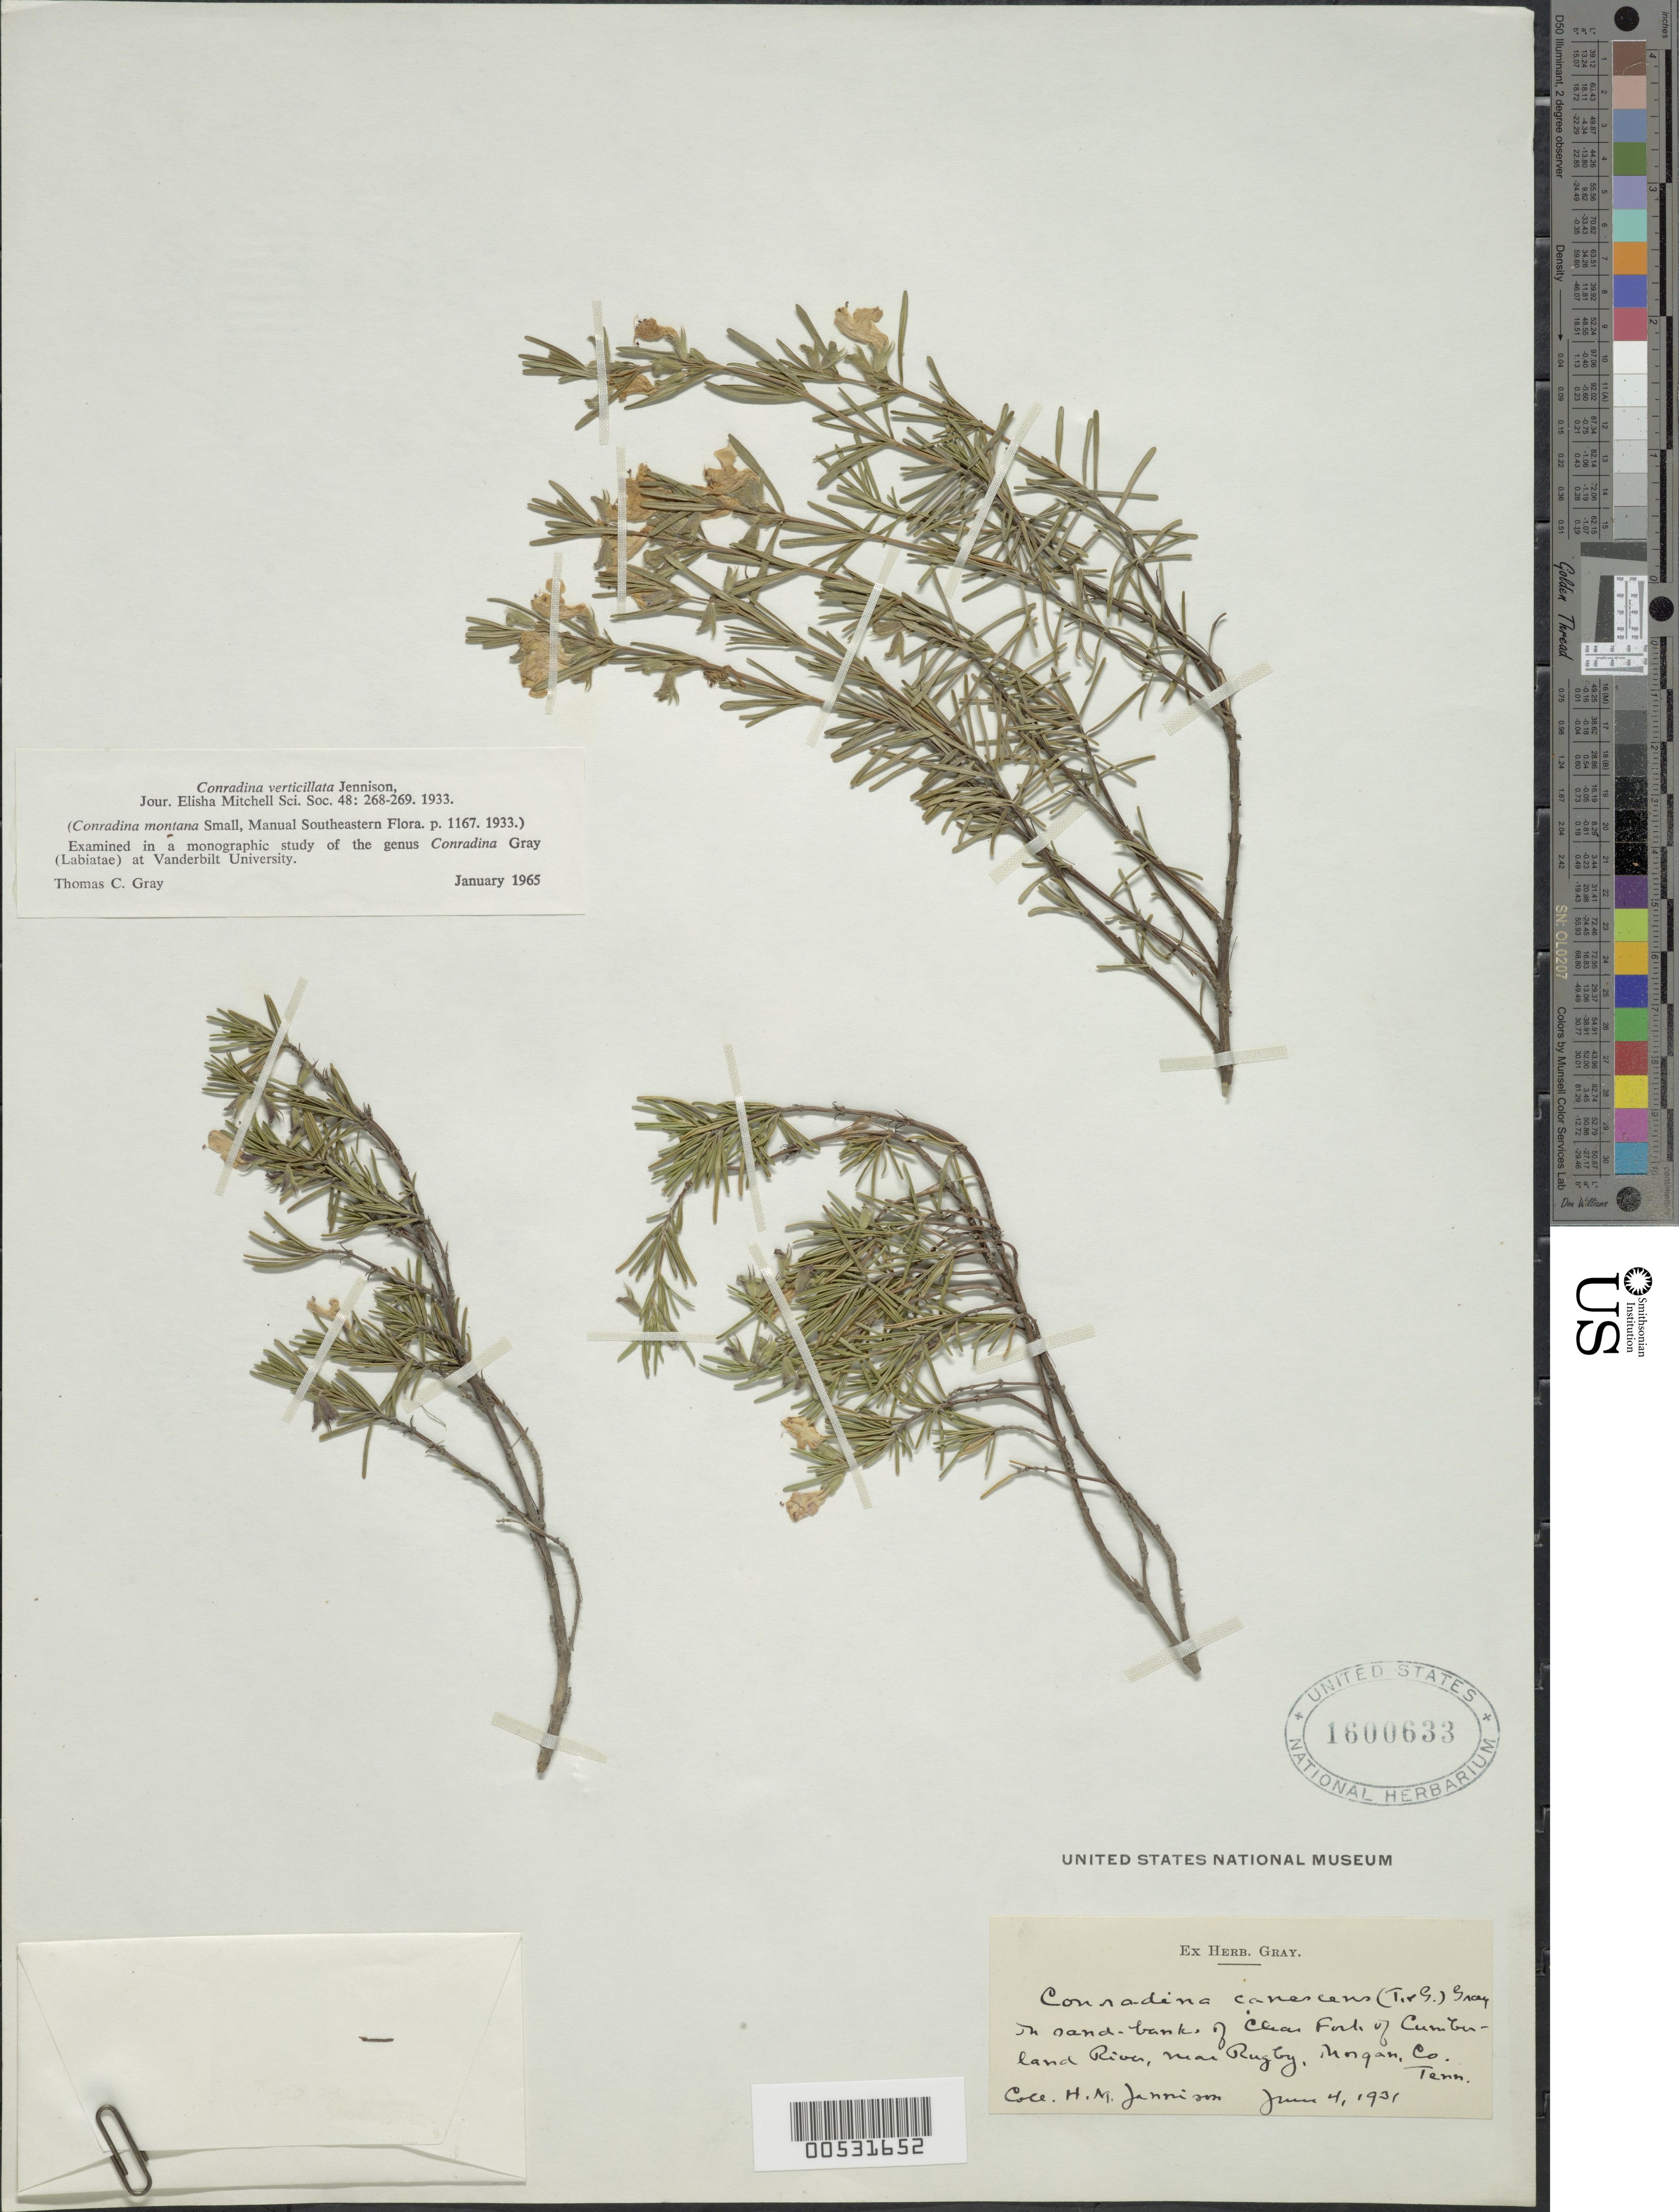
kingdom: Plantae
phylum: Tracheophyta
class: Magnoliopsida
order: Lamiales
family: Lamiaceae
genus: Conradina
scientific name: Conradina verticillata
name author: Jennison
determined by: Gray, T. C.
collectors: H. Jennison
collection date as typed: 04 Jun 1931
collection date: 1931-06-04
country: United States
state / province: Tennessee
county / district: Morgan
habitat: Sand bank.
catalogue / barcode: US 1600633